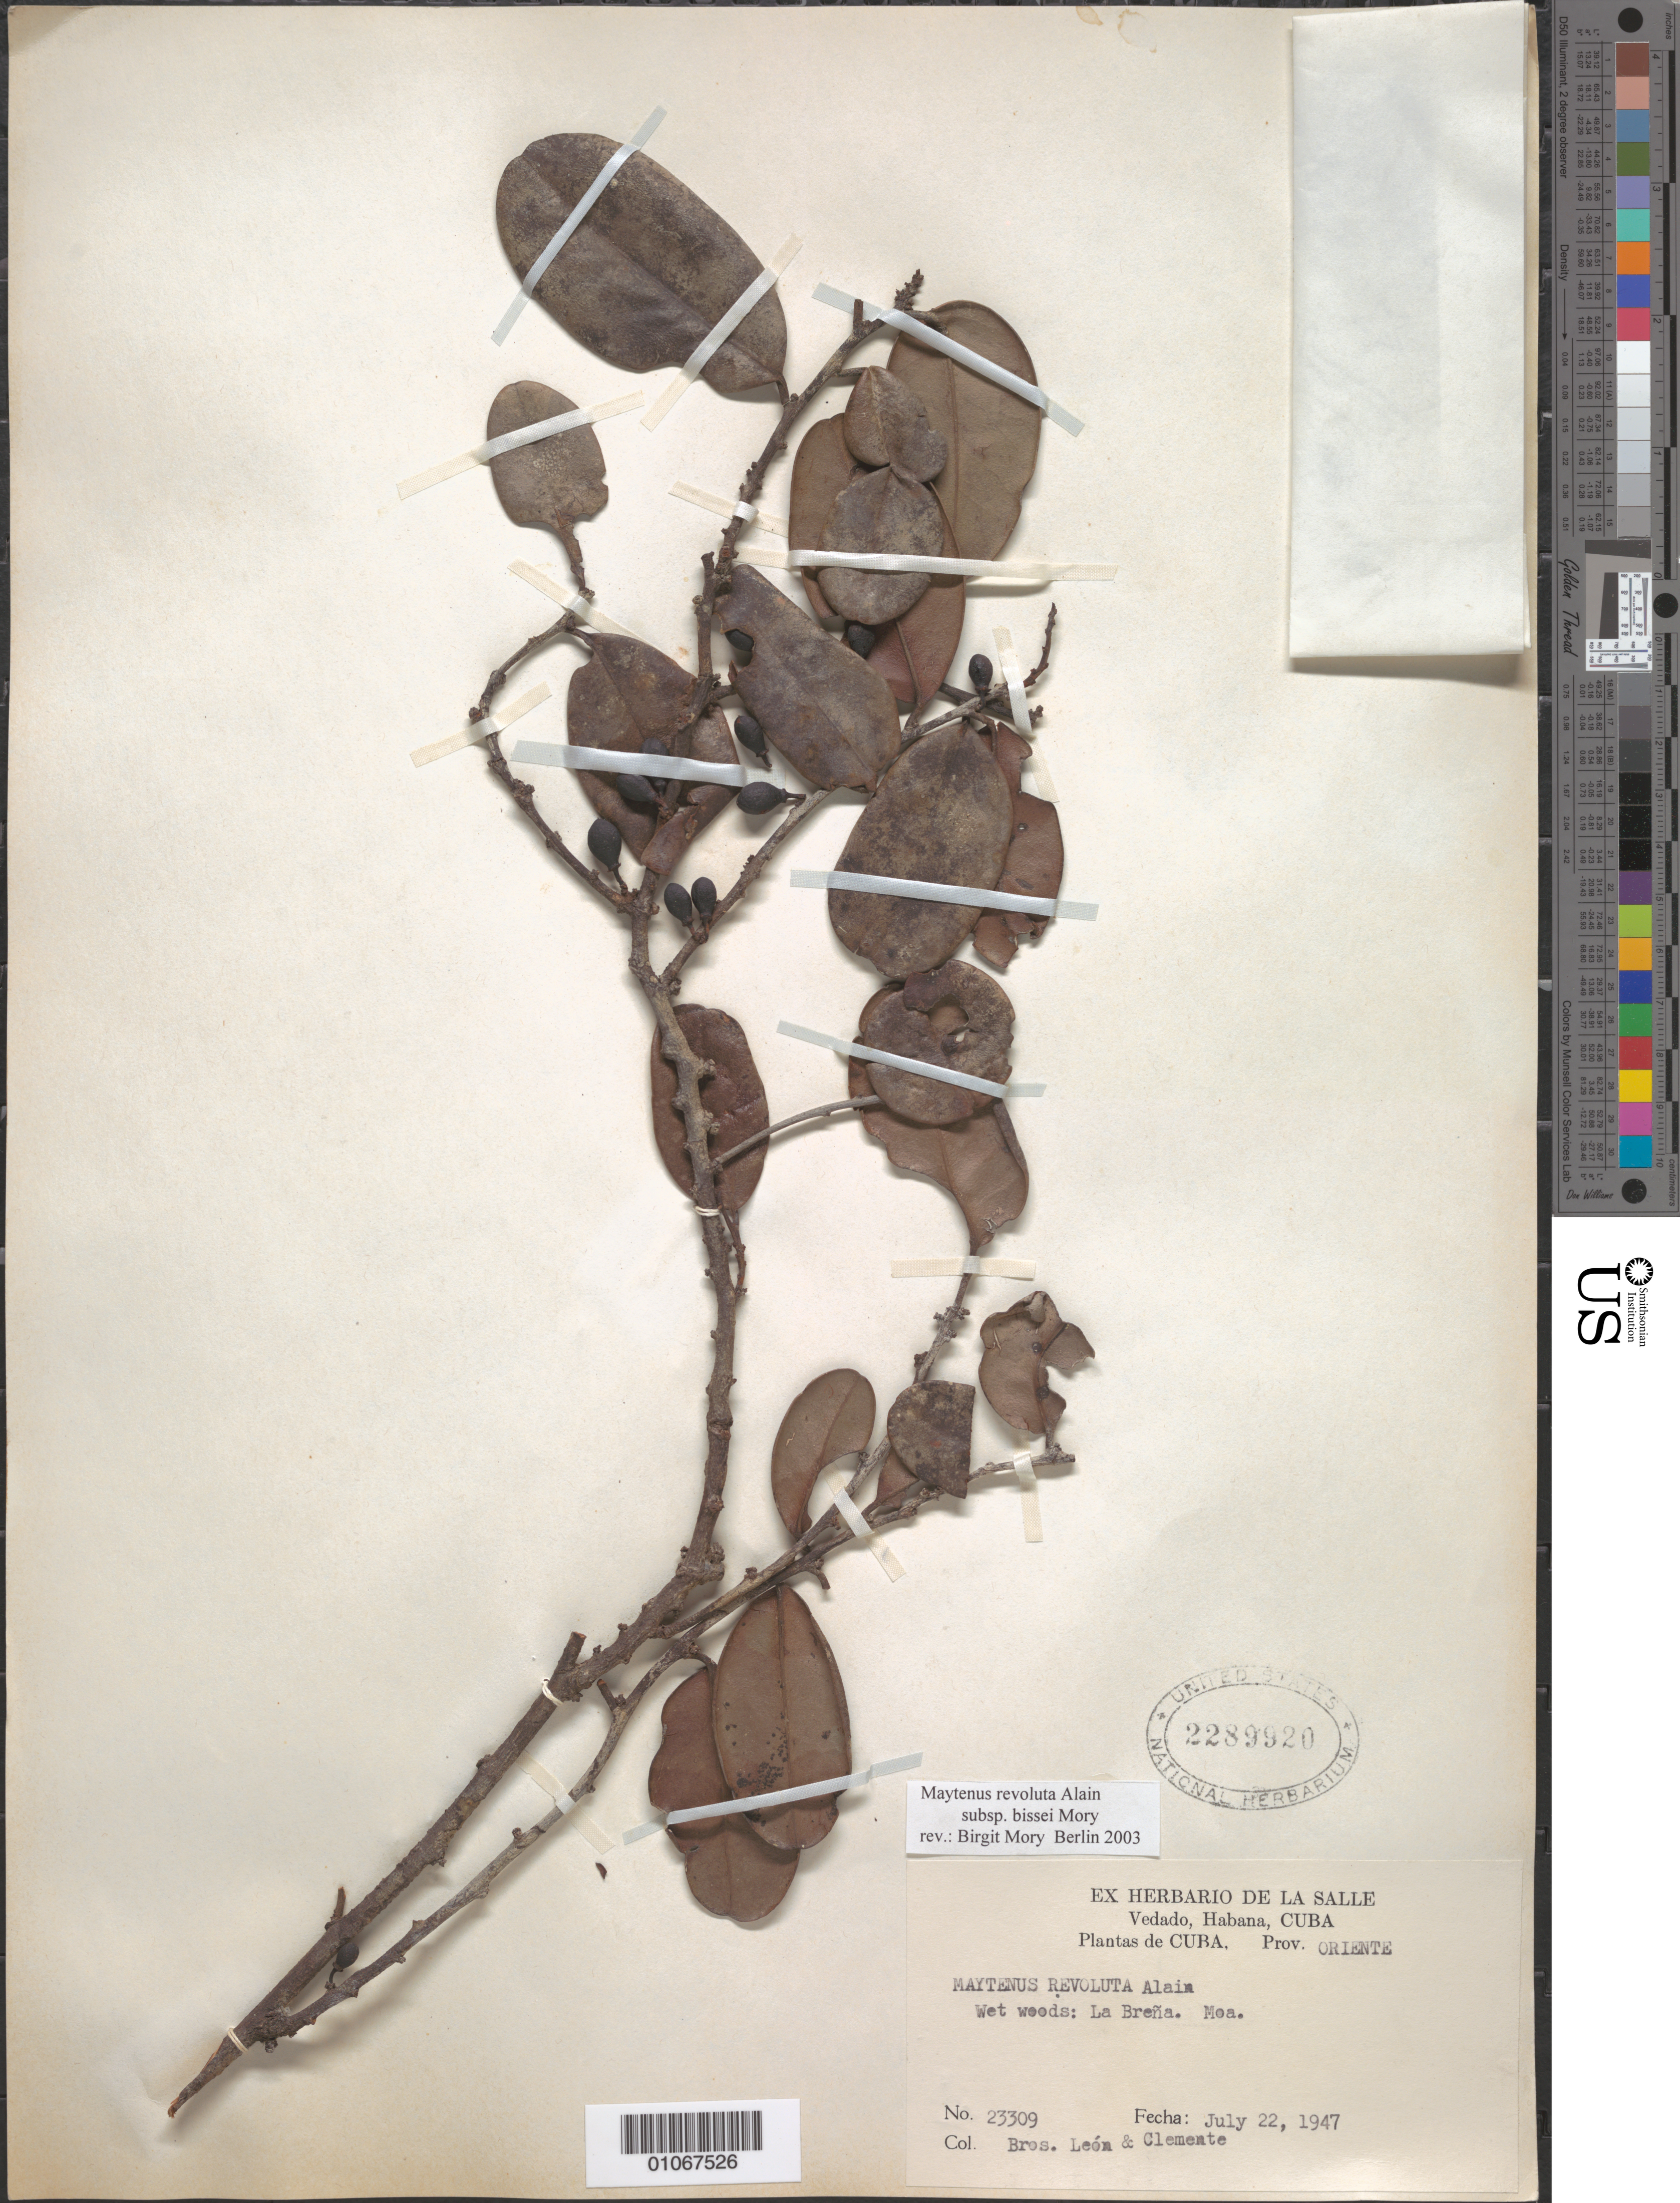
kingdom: Plantae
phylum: Tracheophyta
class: Magnoliopsida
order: Celastrales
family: Celastraceae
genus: Maytenus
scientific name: Maytenus revoluta subsp. revoluta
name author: Alain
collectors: Bro. León & Bro. Clemente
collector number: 23309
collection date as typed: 22 Jul 1947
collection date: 1947-07-22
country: Cuba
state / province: Holguín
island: Cuba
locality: Wet woods: La Brena Moa Oriente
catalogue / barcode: US 2289920